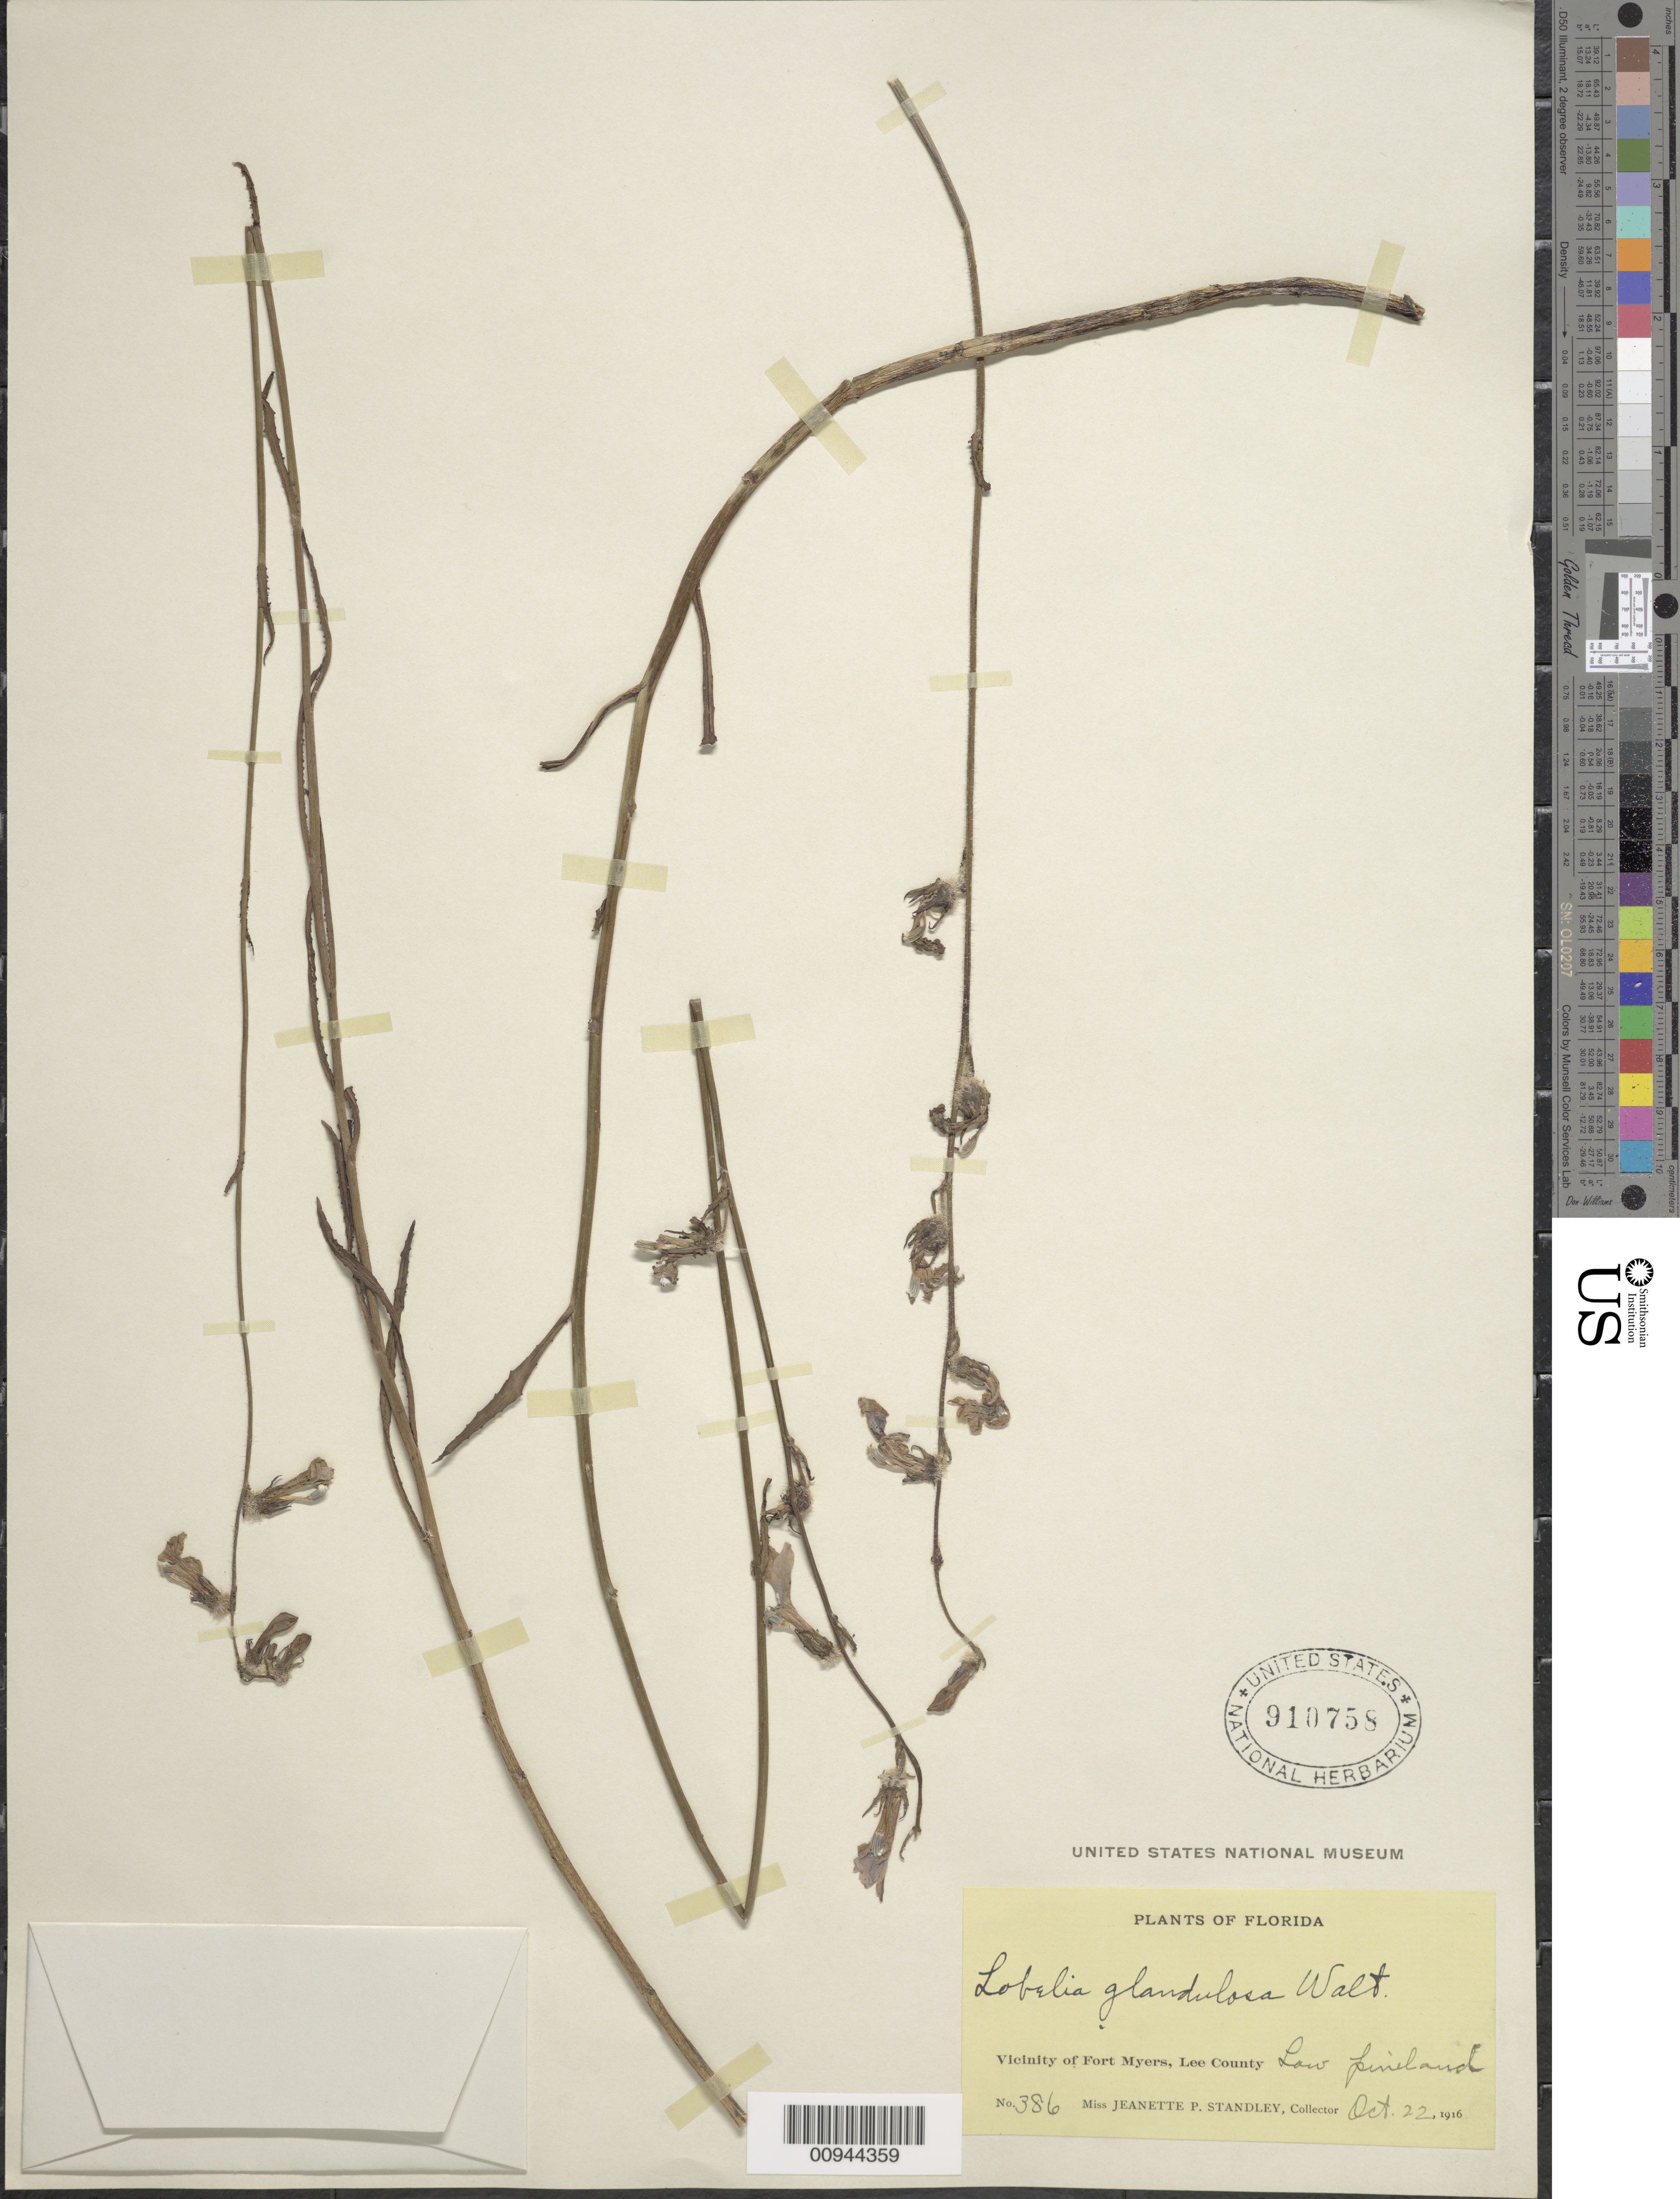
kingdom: Plantae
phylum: Tracheophyta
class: Magnoliopsida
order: Asterales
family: Campanulaceae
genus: Lobelia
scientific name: Lobelia glandulosa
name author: Walter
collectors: J. P. Standley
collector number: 386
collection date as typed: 22 Oct 1916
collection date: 1916-10-22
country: United States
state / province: Florida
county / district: Lee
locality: Fort Myers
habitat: low pineland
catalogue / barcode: US 910758